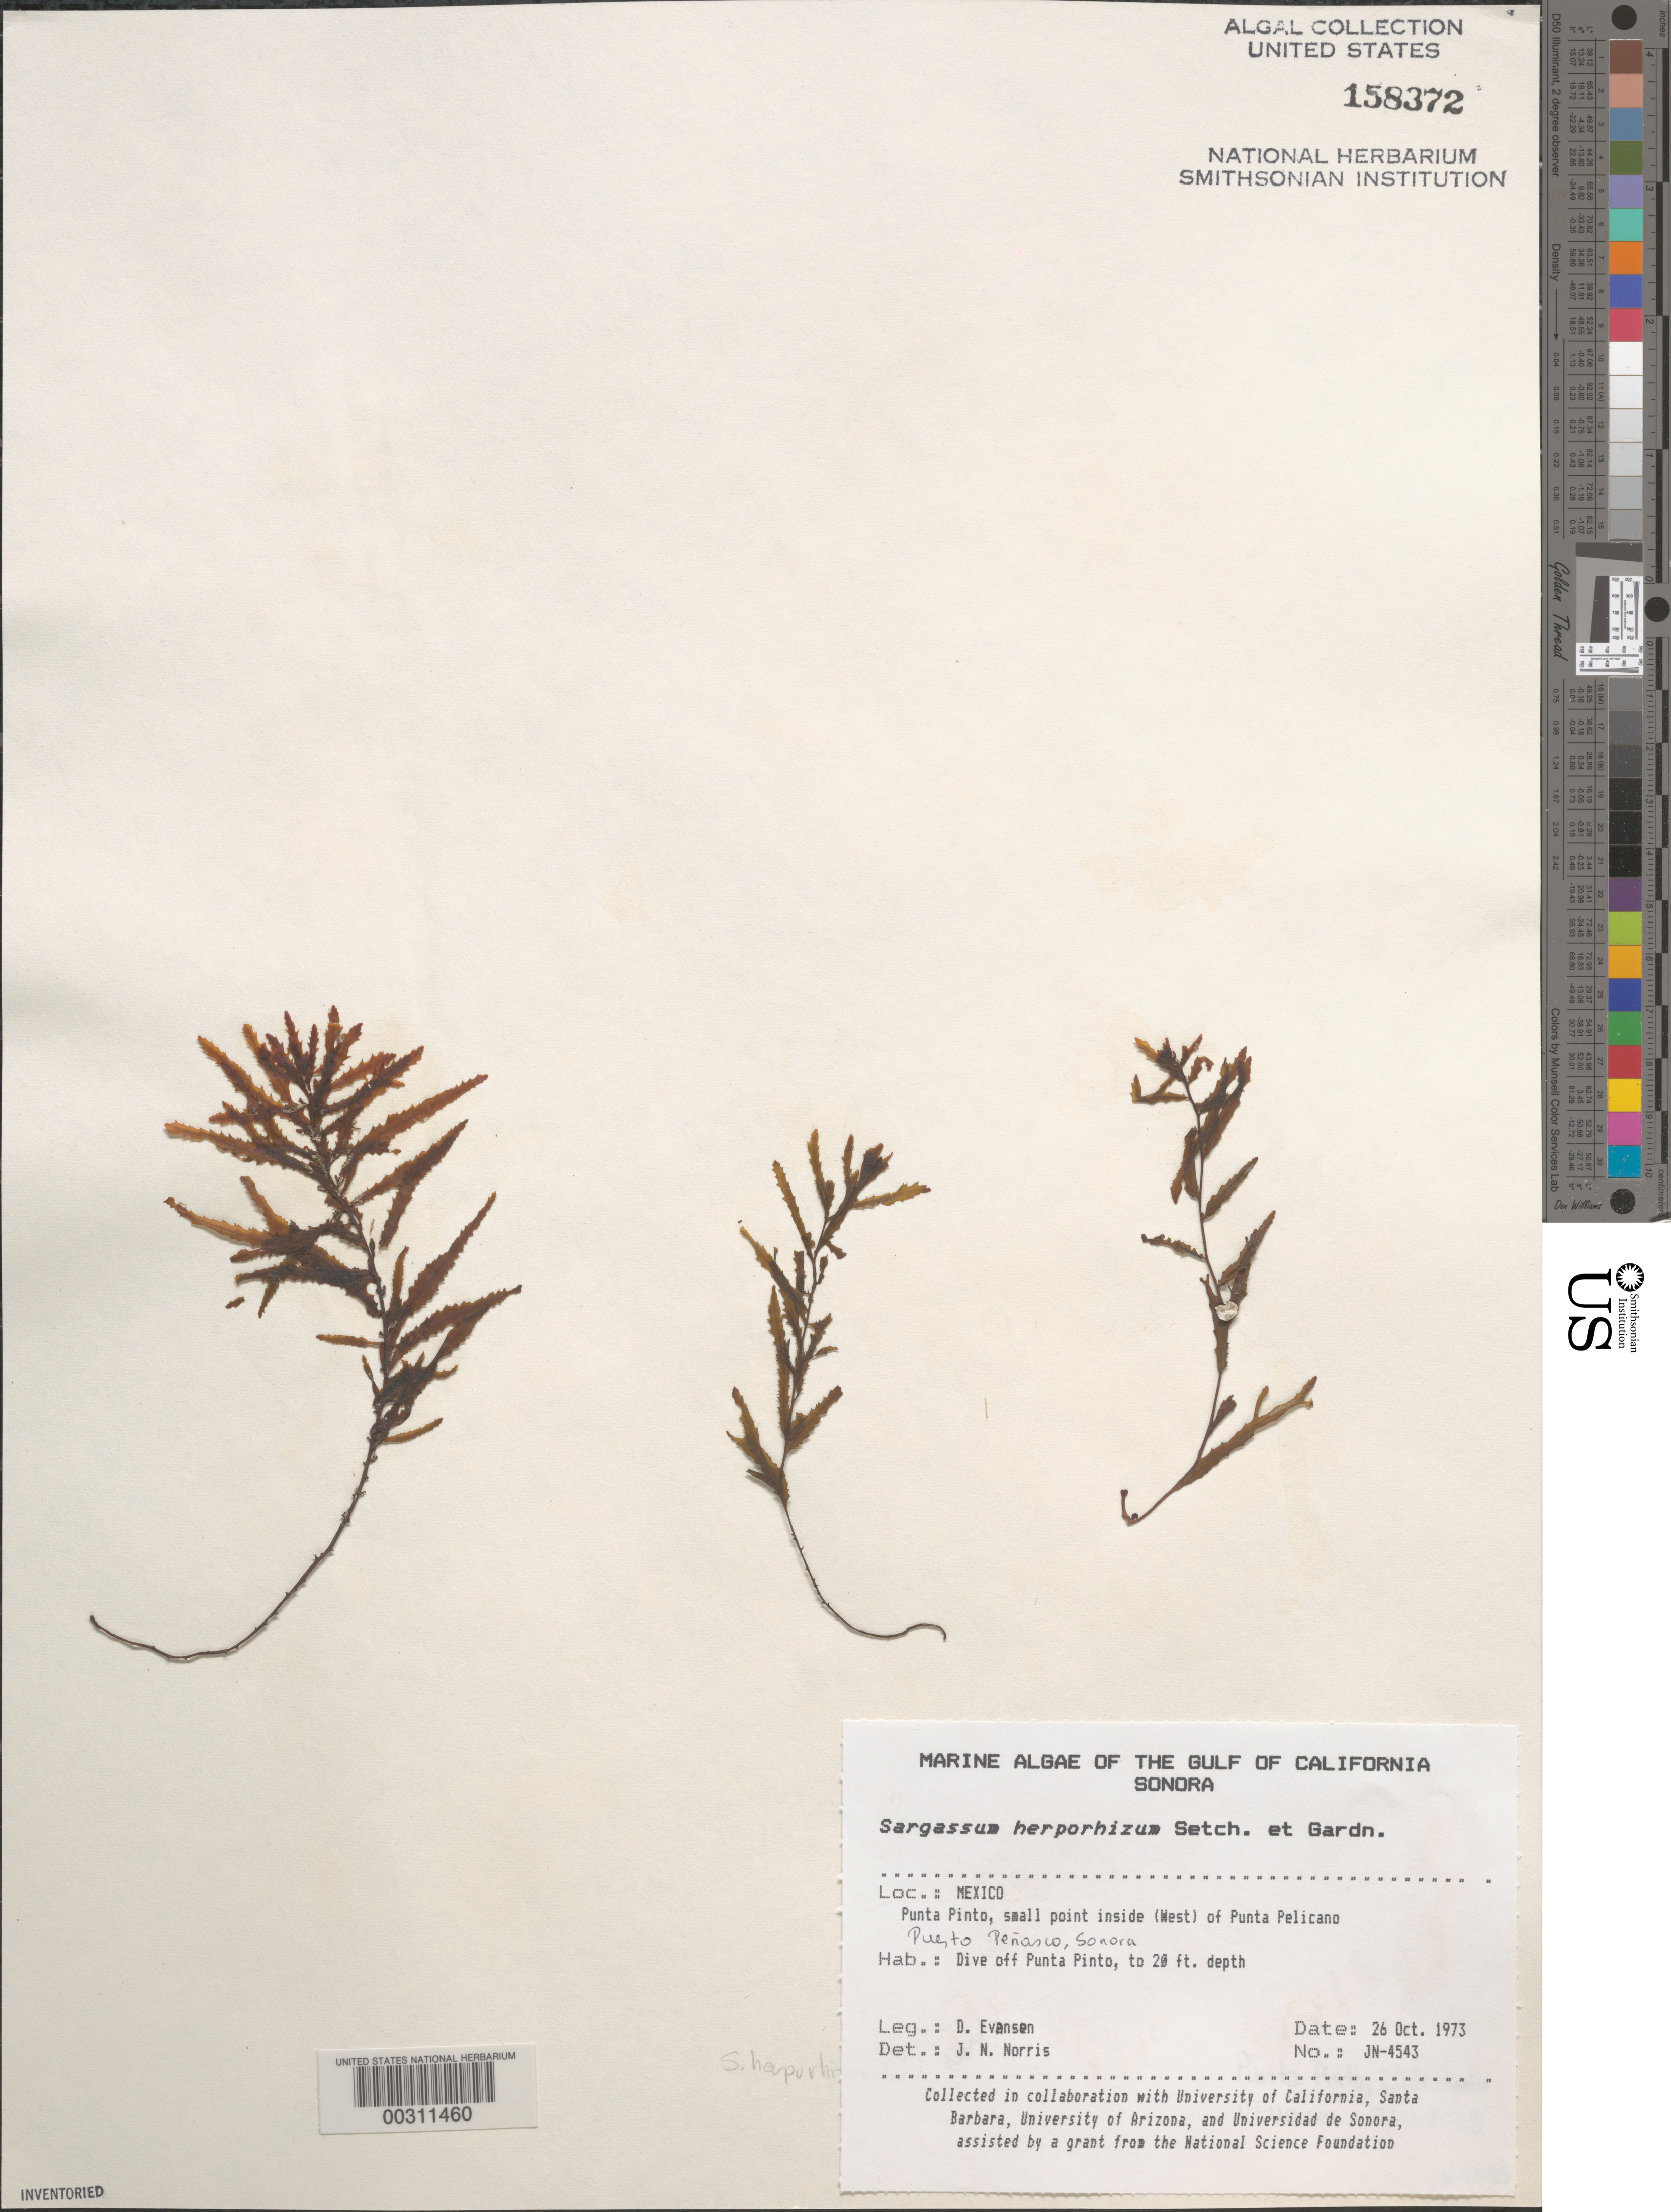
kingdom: Chromista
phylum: Ochrophyta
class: Phaeophyceae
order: Fucales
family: Sargassaceae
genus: Sargassum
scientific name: Sargassum herporhizum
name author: Setch. & N.L. Gardner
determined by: Norris, James N.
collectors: D. Evensen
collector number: JN-4543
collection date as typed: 26 Oct 1973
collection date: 1973-10-26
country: Mexico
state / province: Sonora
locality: Punta Pinto, west of Punta Pelicano, Puerto Penasco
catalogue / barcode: US 158372